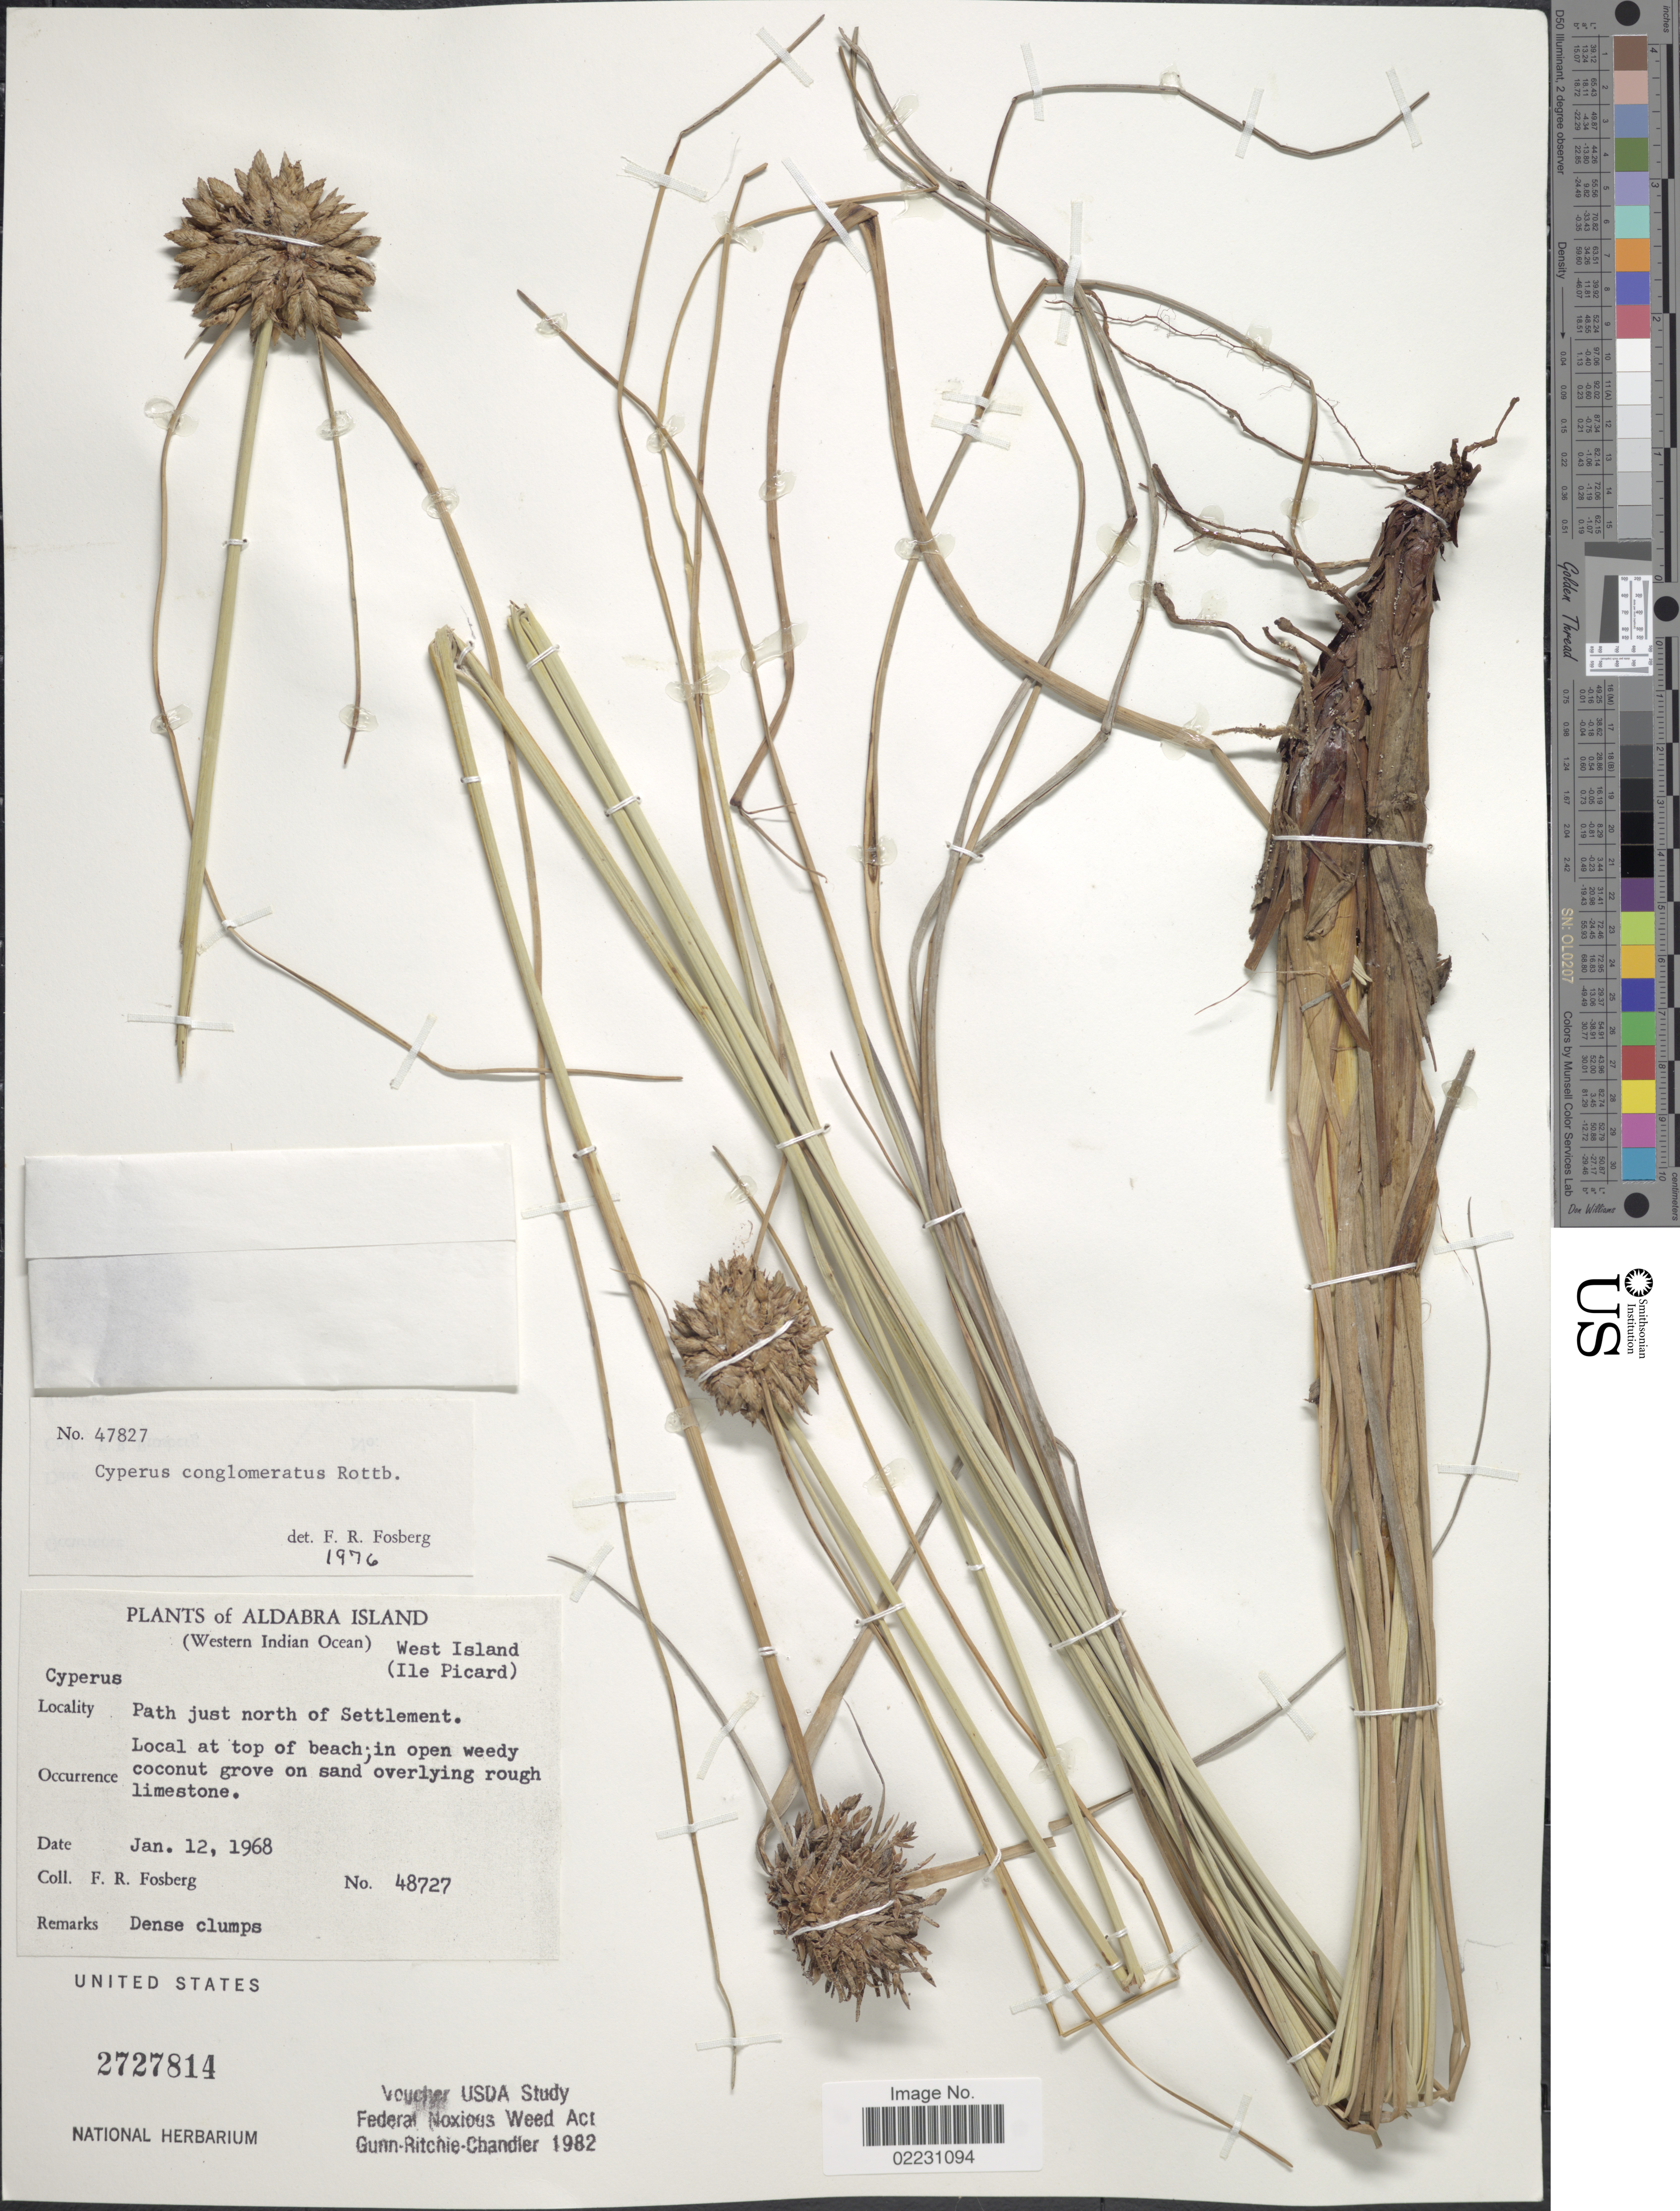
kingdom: Plantae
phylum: Tracheophyta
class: Liliopsida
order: Poales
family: Cyperaceae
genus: Cyperus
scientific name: Cyperus conglomeratus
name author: Rottb.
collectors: F. R. Fosberg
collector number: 48727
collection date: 1968-01-12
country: Seychelles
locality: Adabra Island. (Western Indian Ocean) West Island (Ile Picard). Path just north of Settlement, Local at top of beach.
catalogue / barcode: US 2727814